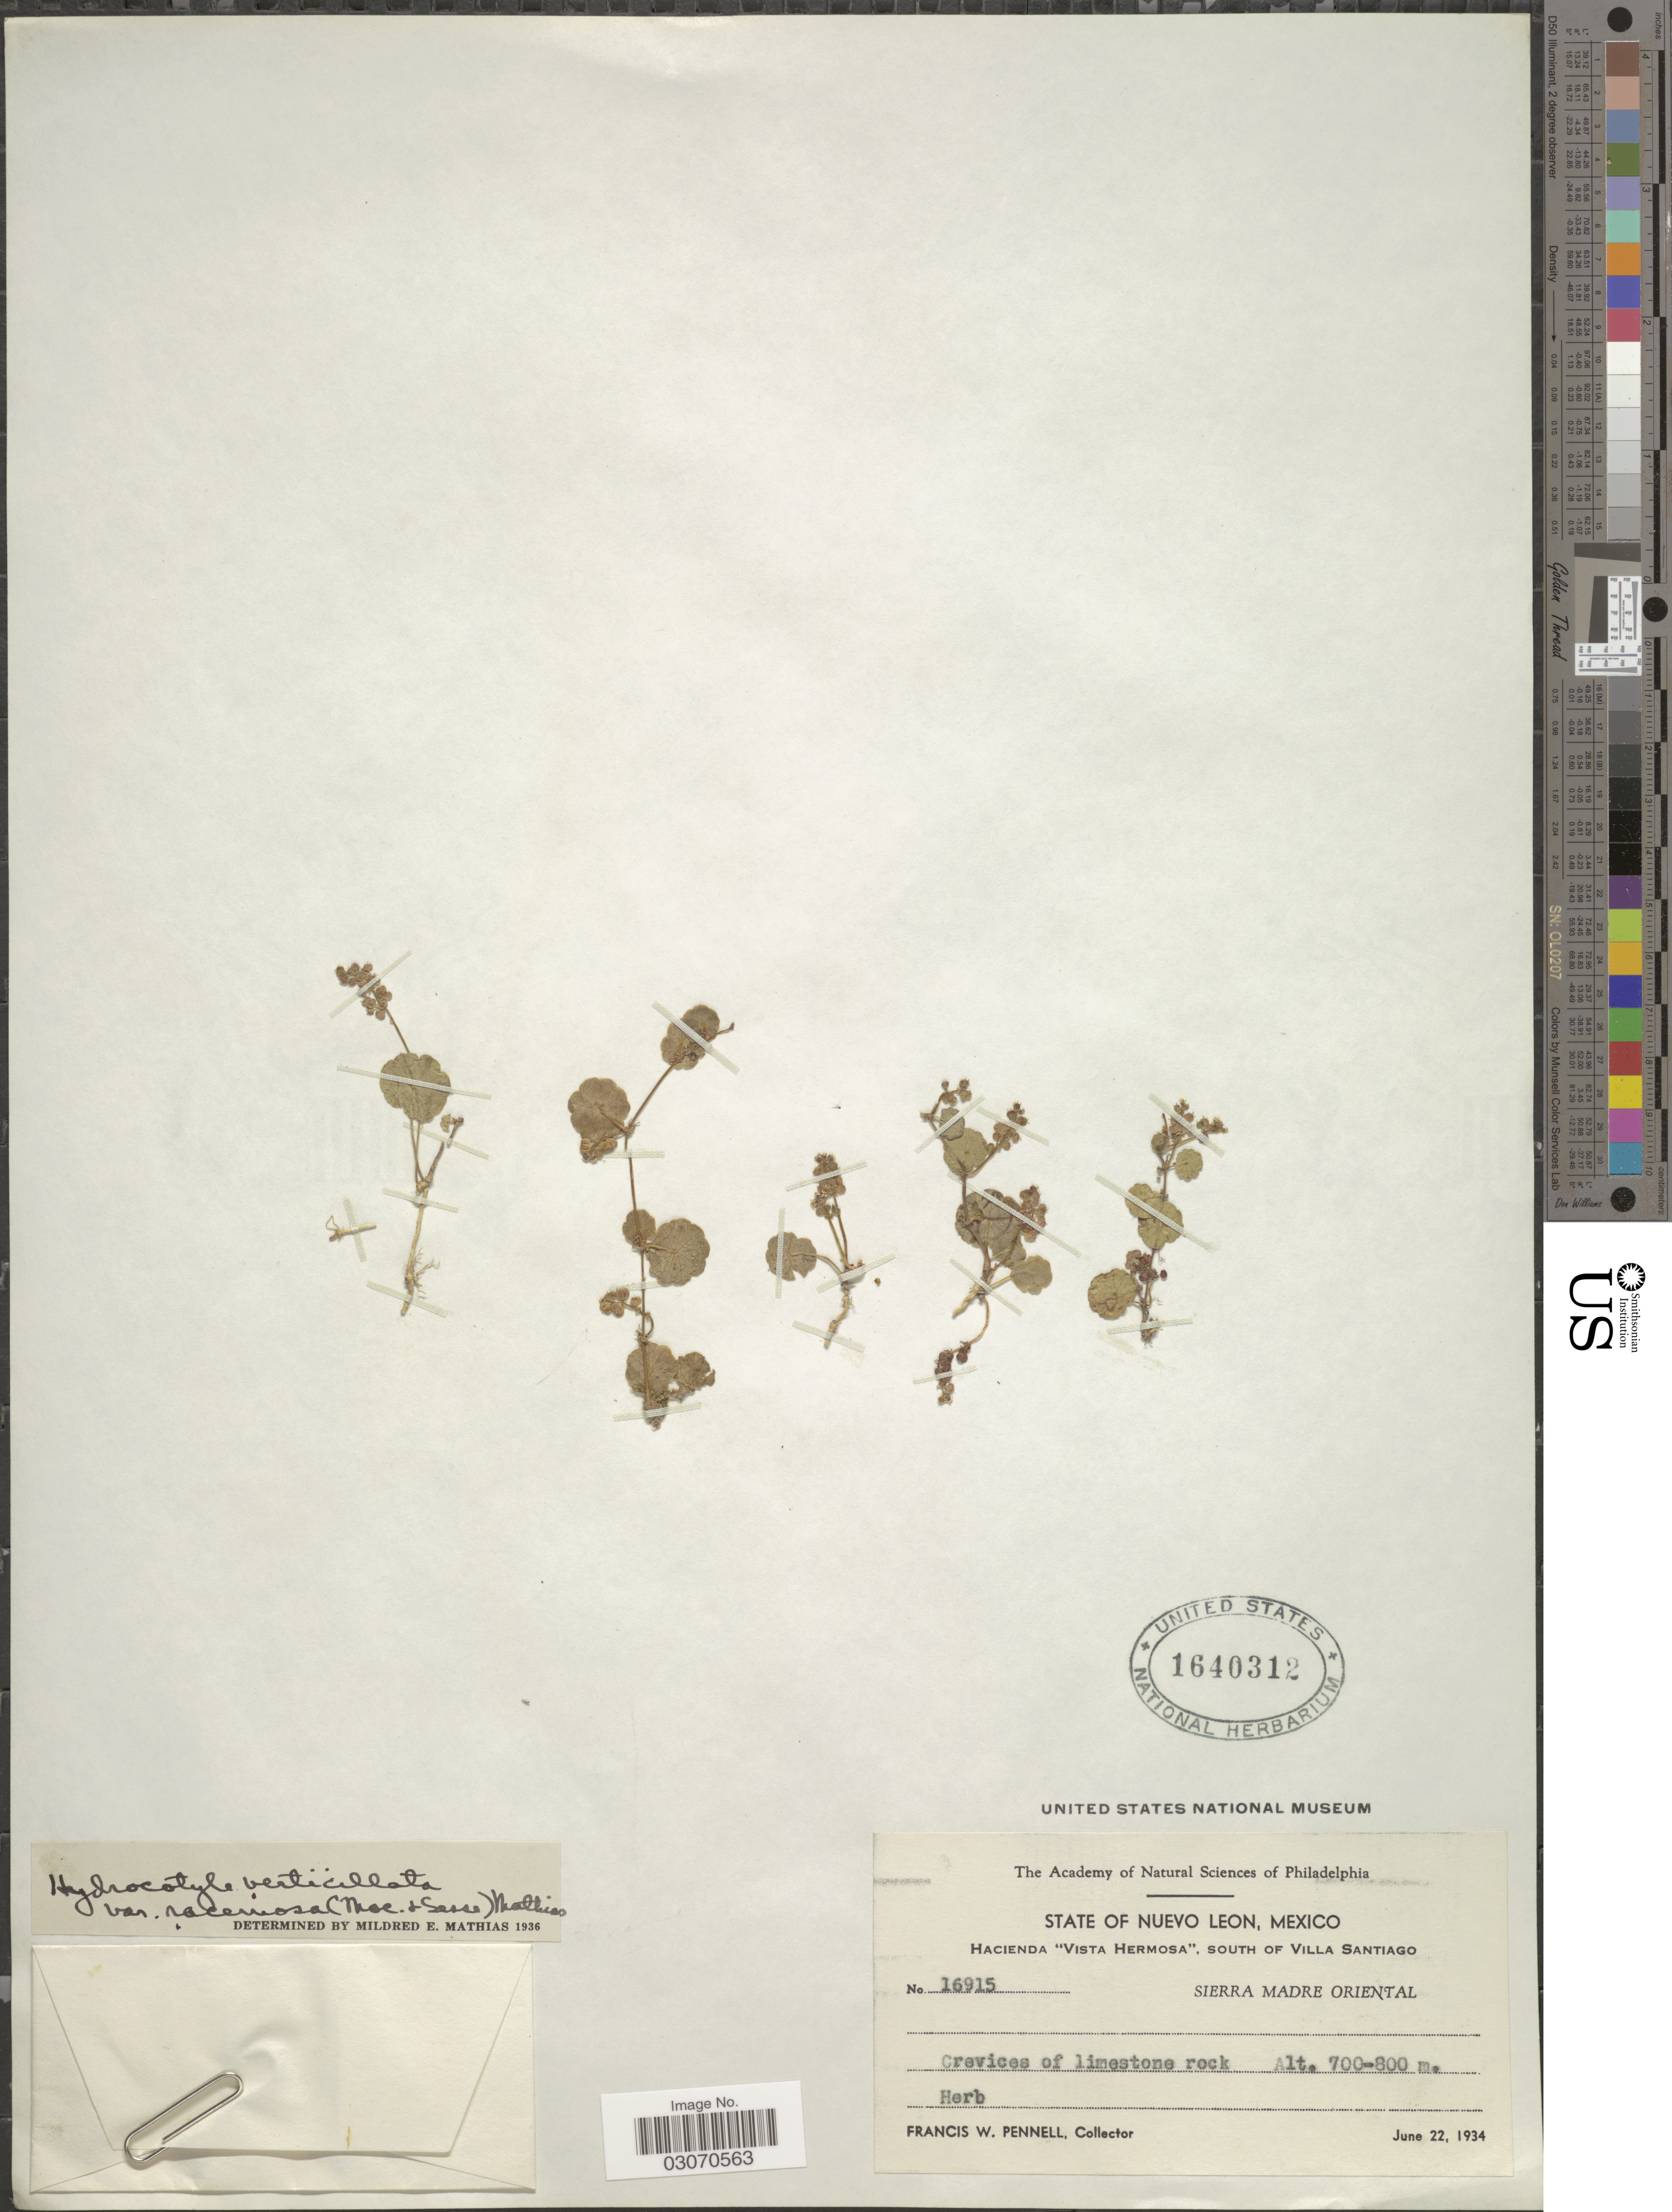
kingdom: Plantae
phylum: Tracheophyta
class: Magnoliopsida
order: Apiales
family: Araliaceae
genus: Hydrocotyle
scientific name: Hydrocotyle verticillata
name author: Thunb.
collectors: F. W. Pennell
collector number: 16915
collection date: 1934-06-22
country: Mexico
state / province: Nuevo León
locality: Hacienda "Vista Hermosa", south of Villa Santiago, Sierra Madre Oriental.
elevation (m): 700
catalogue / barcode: US 1640312